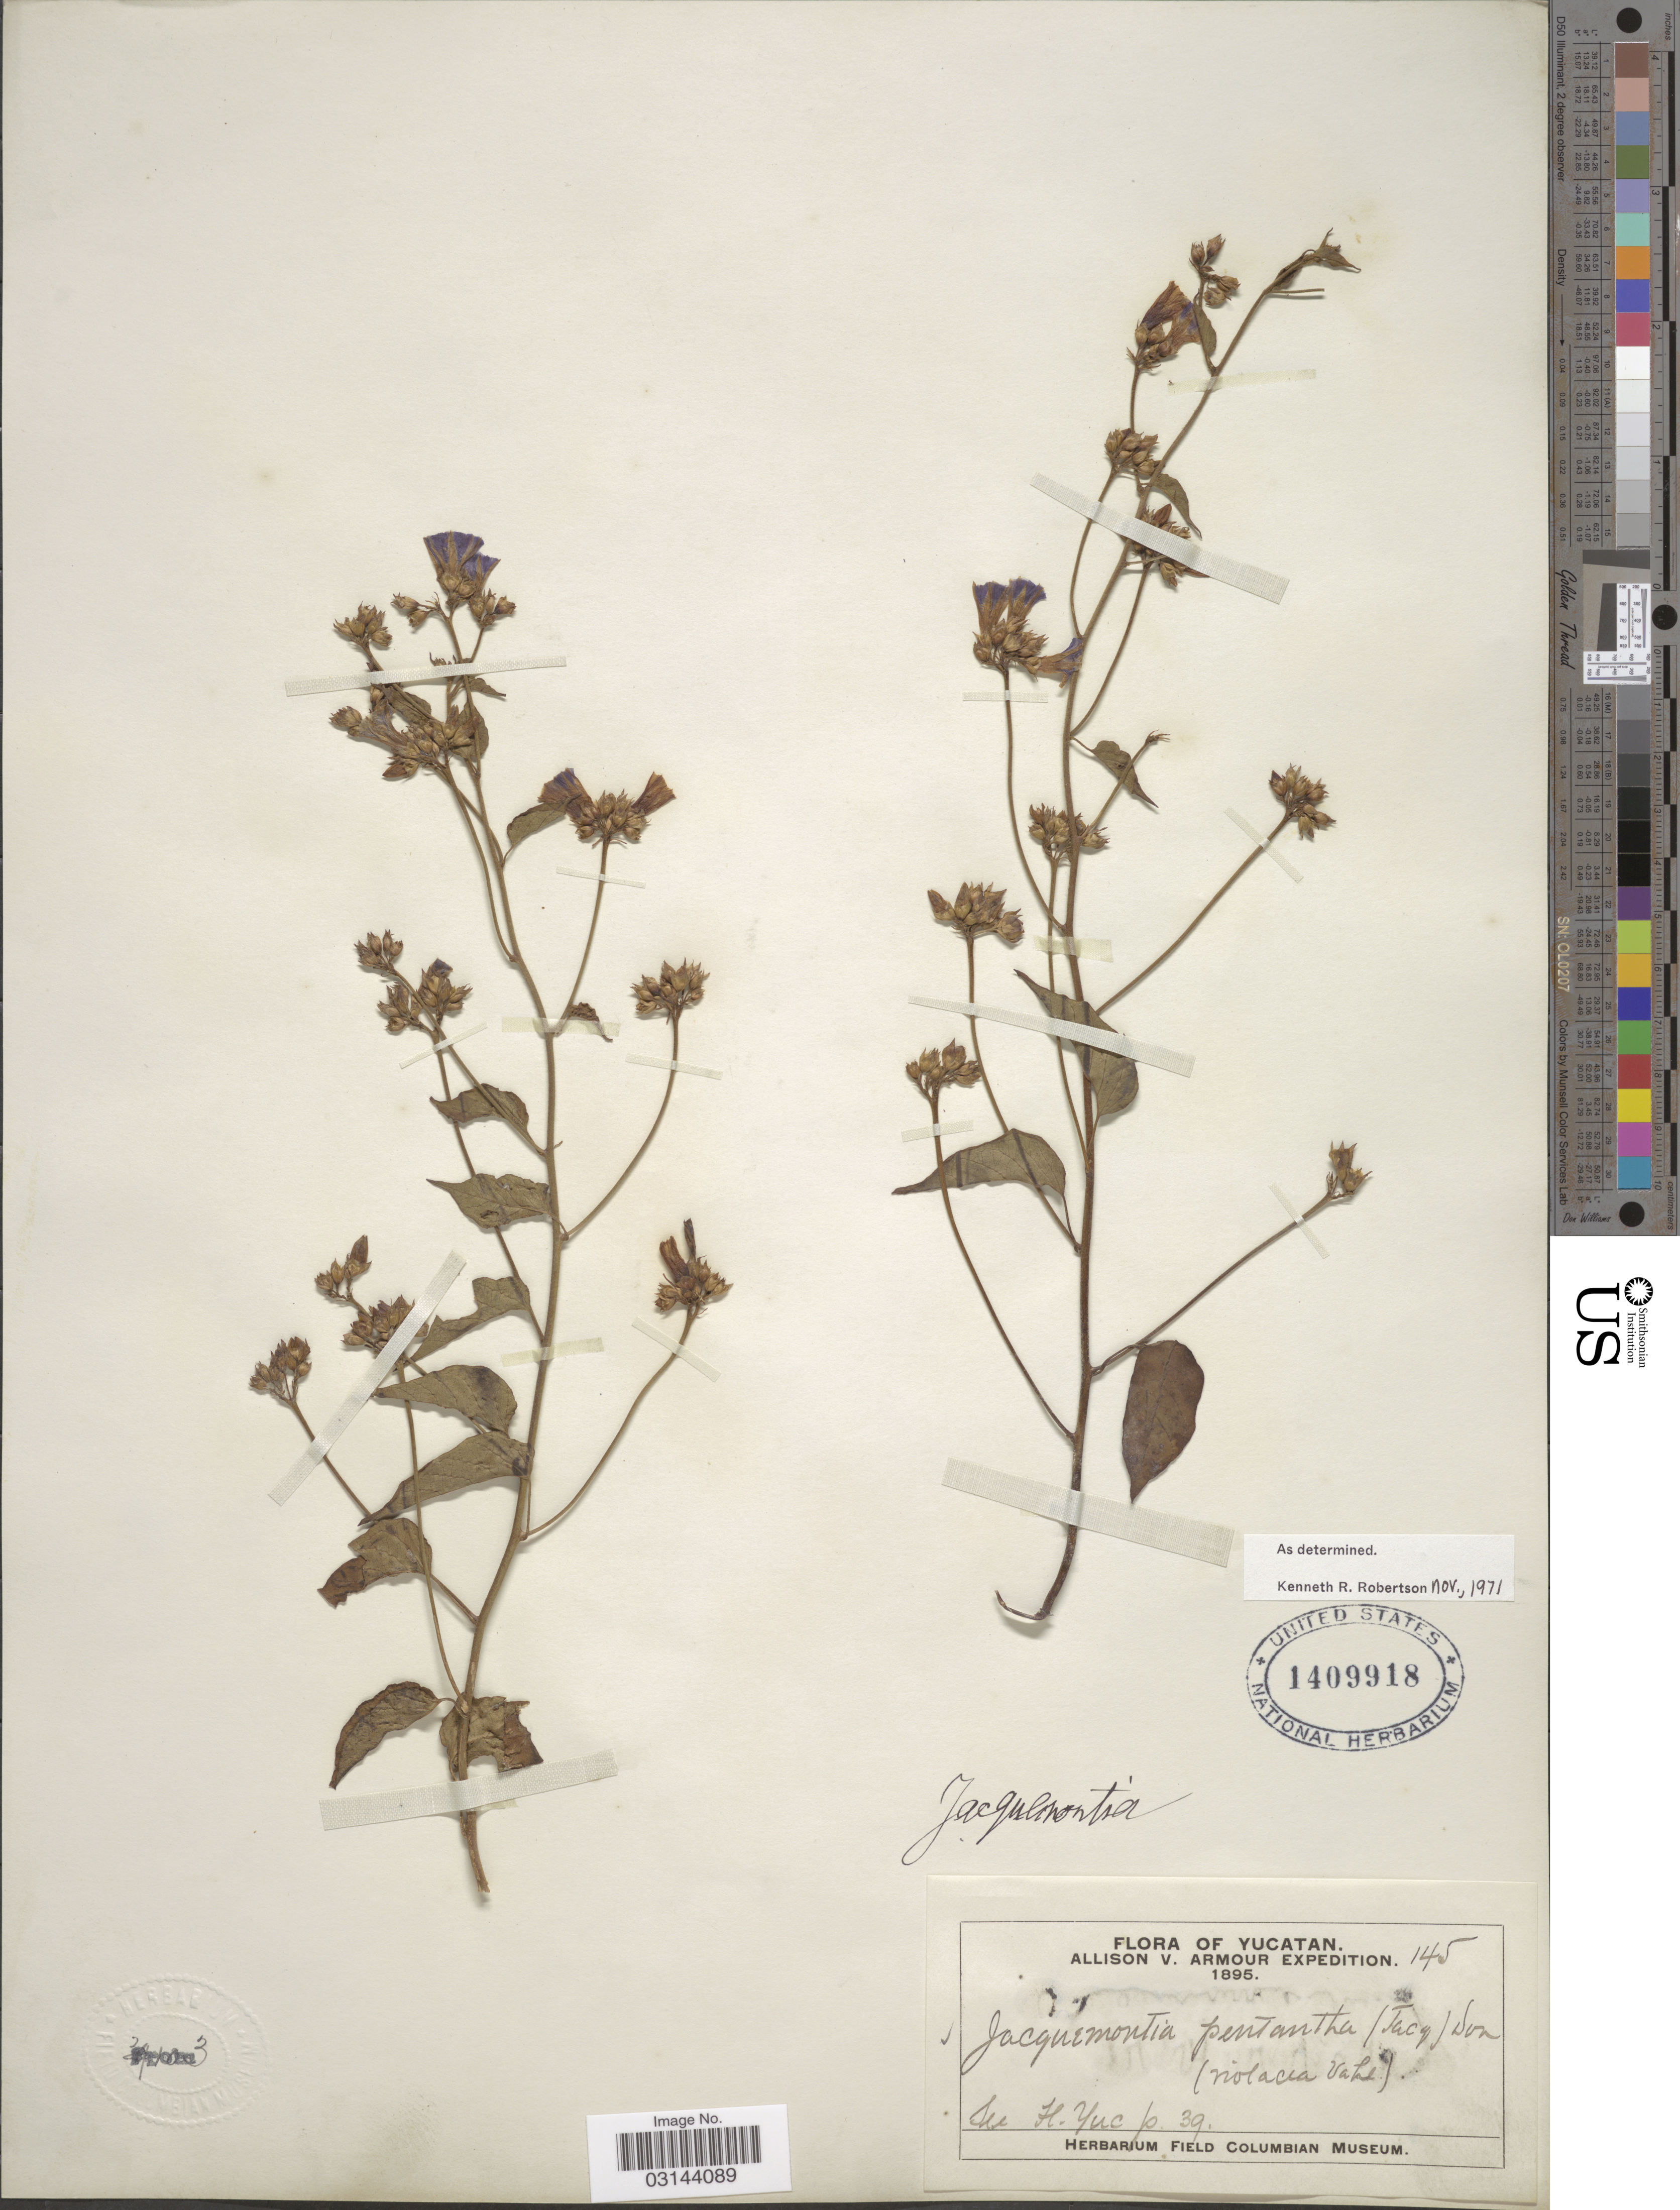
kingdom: Plantae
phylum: Tracheophyta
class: Magnoliopsida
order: Solanales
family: Convolvulaceae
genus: Jacquemontia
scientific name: Jacquemontia pentanthos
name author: (Jacq.) G. Don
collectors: Allison V. Armour Expedition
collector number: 145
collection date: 1895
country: Mexico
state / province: Yucatán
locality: Fl. Yuc. p. 39.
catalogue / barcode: US 1409918